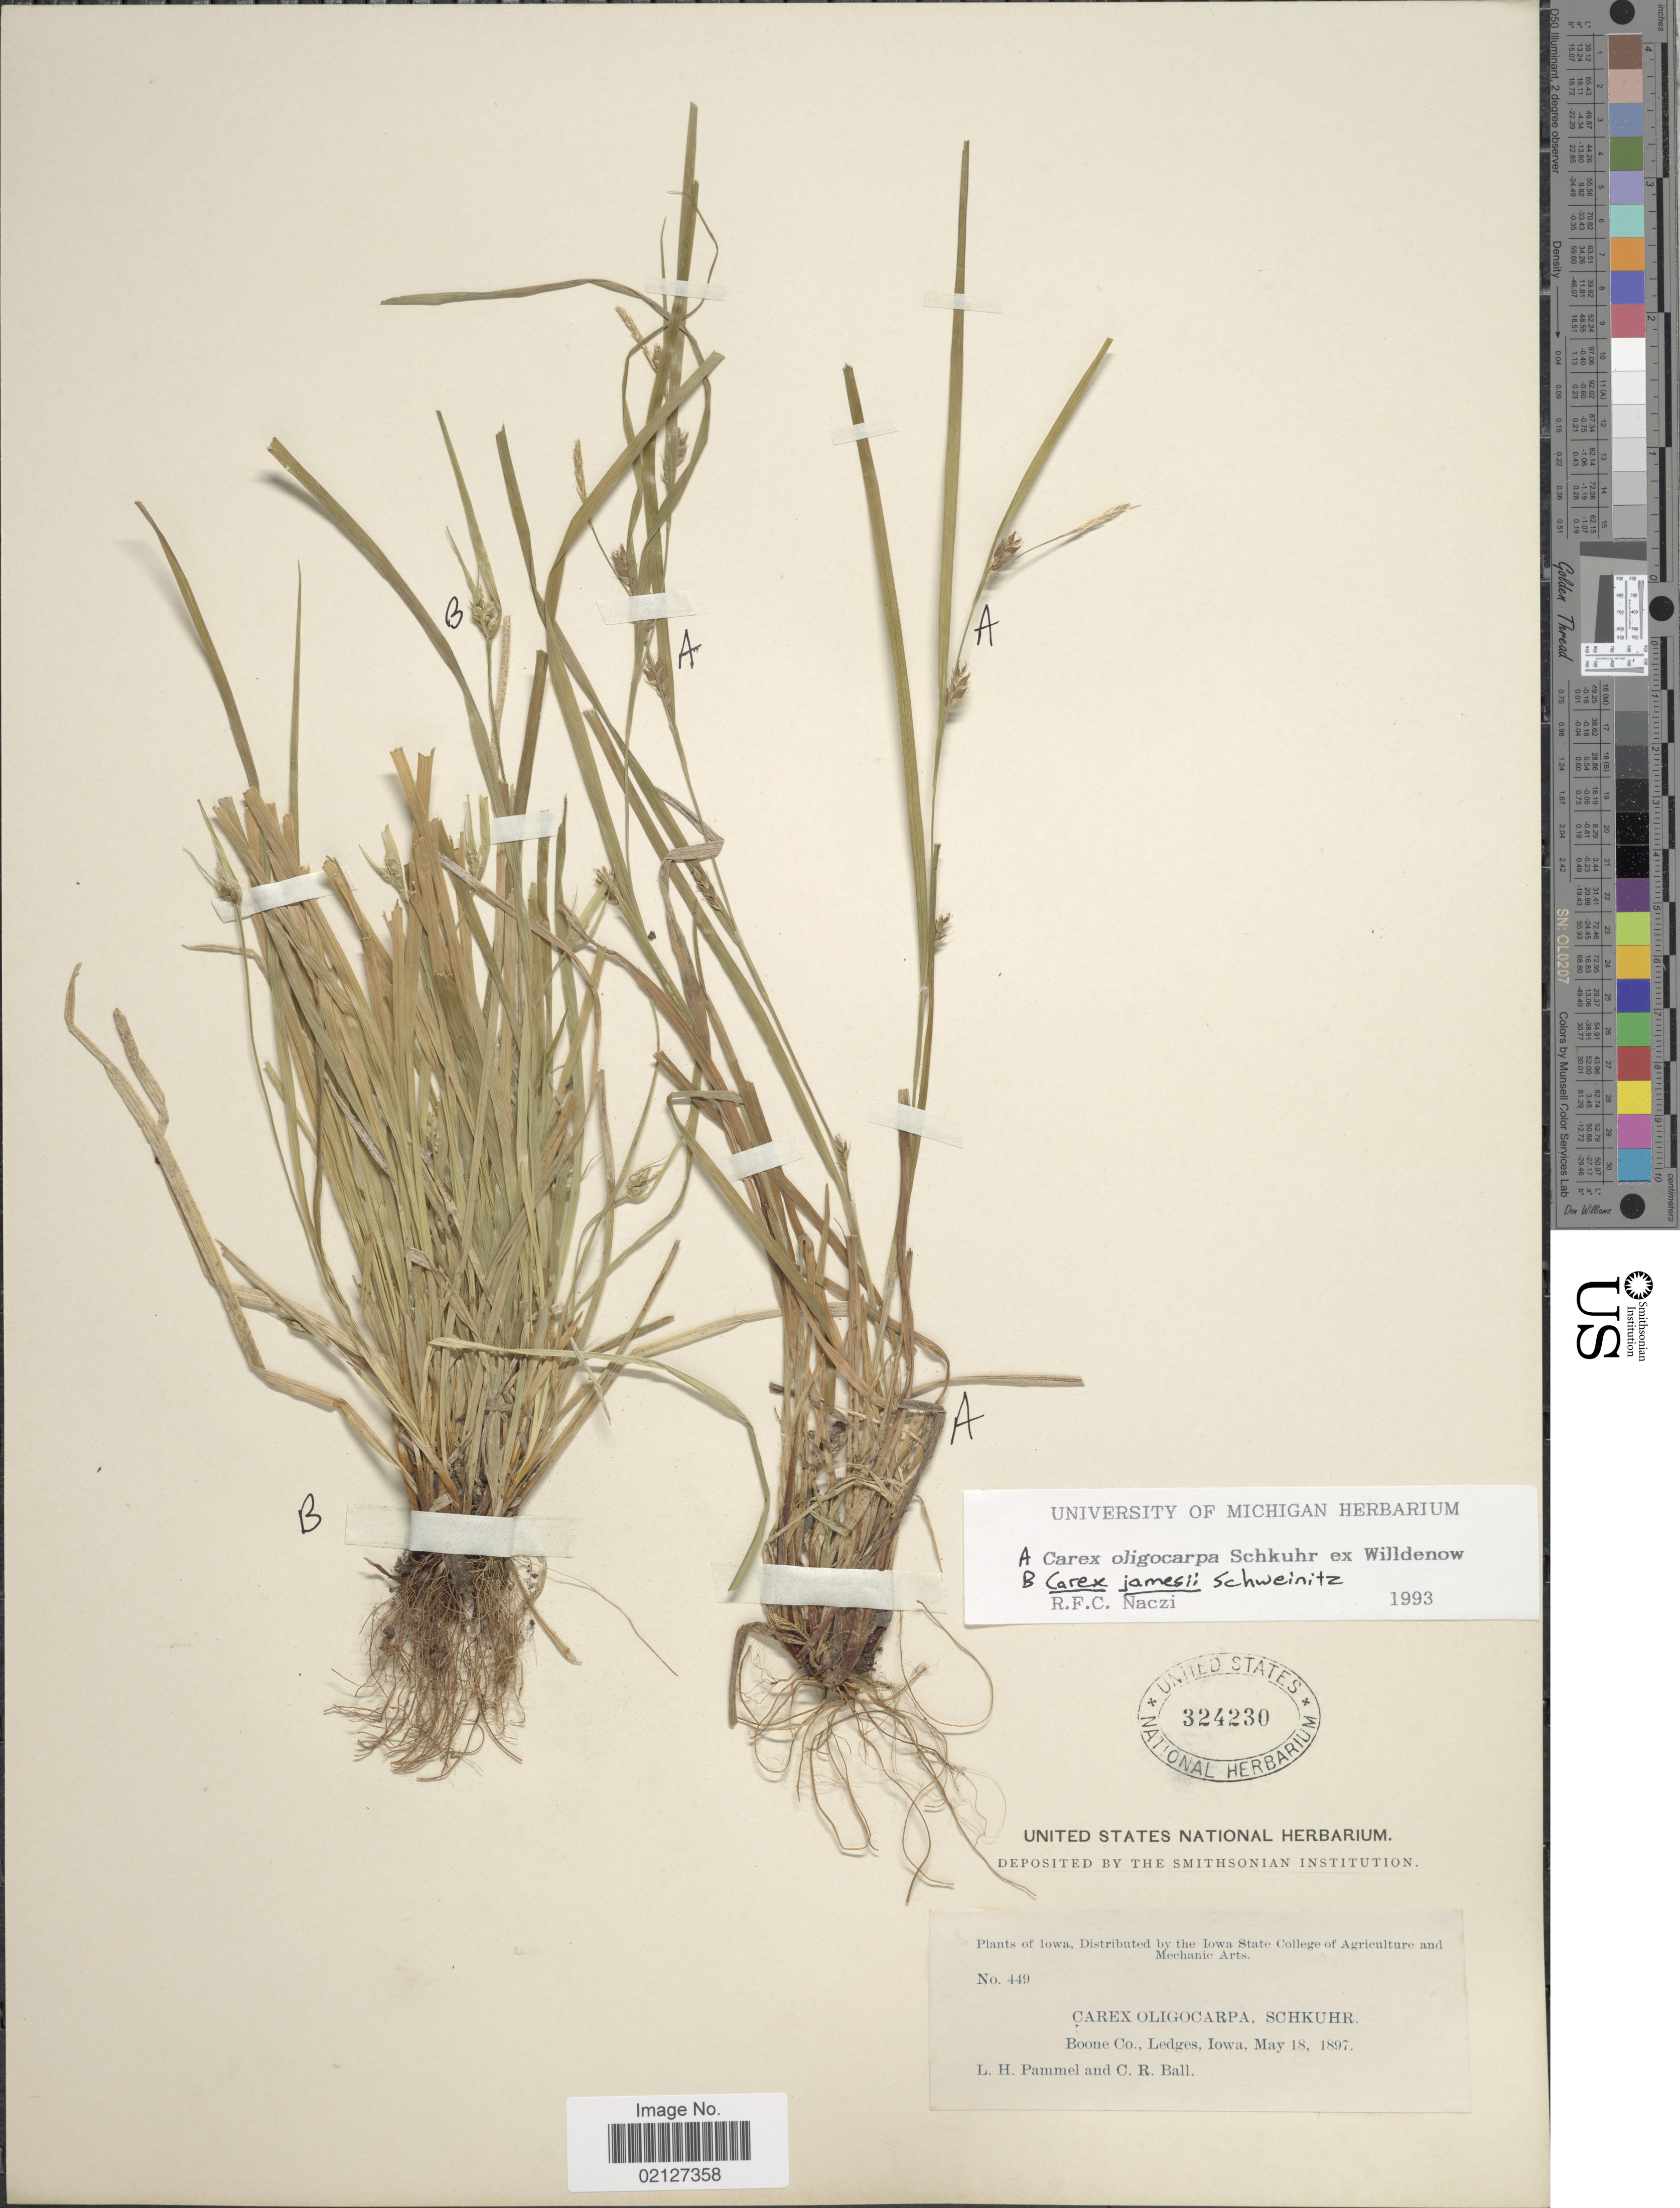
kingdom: Plantae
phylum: Tracheophyta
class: Liliopsida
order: Poales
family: Cyperaceae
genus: Carex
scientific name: Carex oligocarpa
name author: Willd.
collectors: L. Pammell & C. R. Ball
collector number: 449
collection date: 1897-05-18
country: United States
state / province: Iowa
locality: Boone Co., Ledges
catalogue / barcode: US 324230